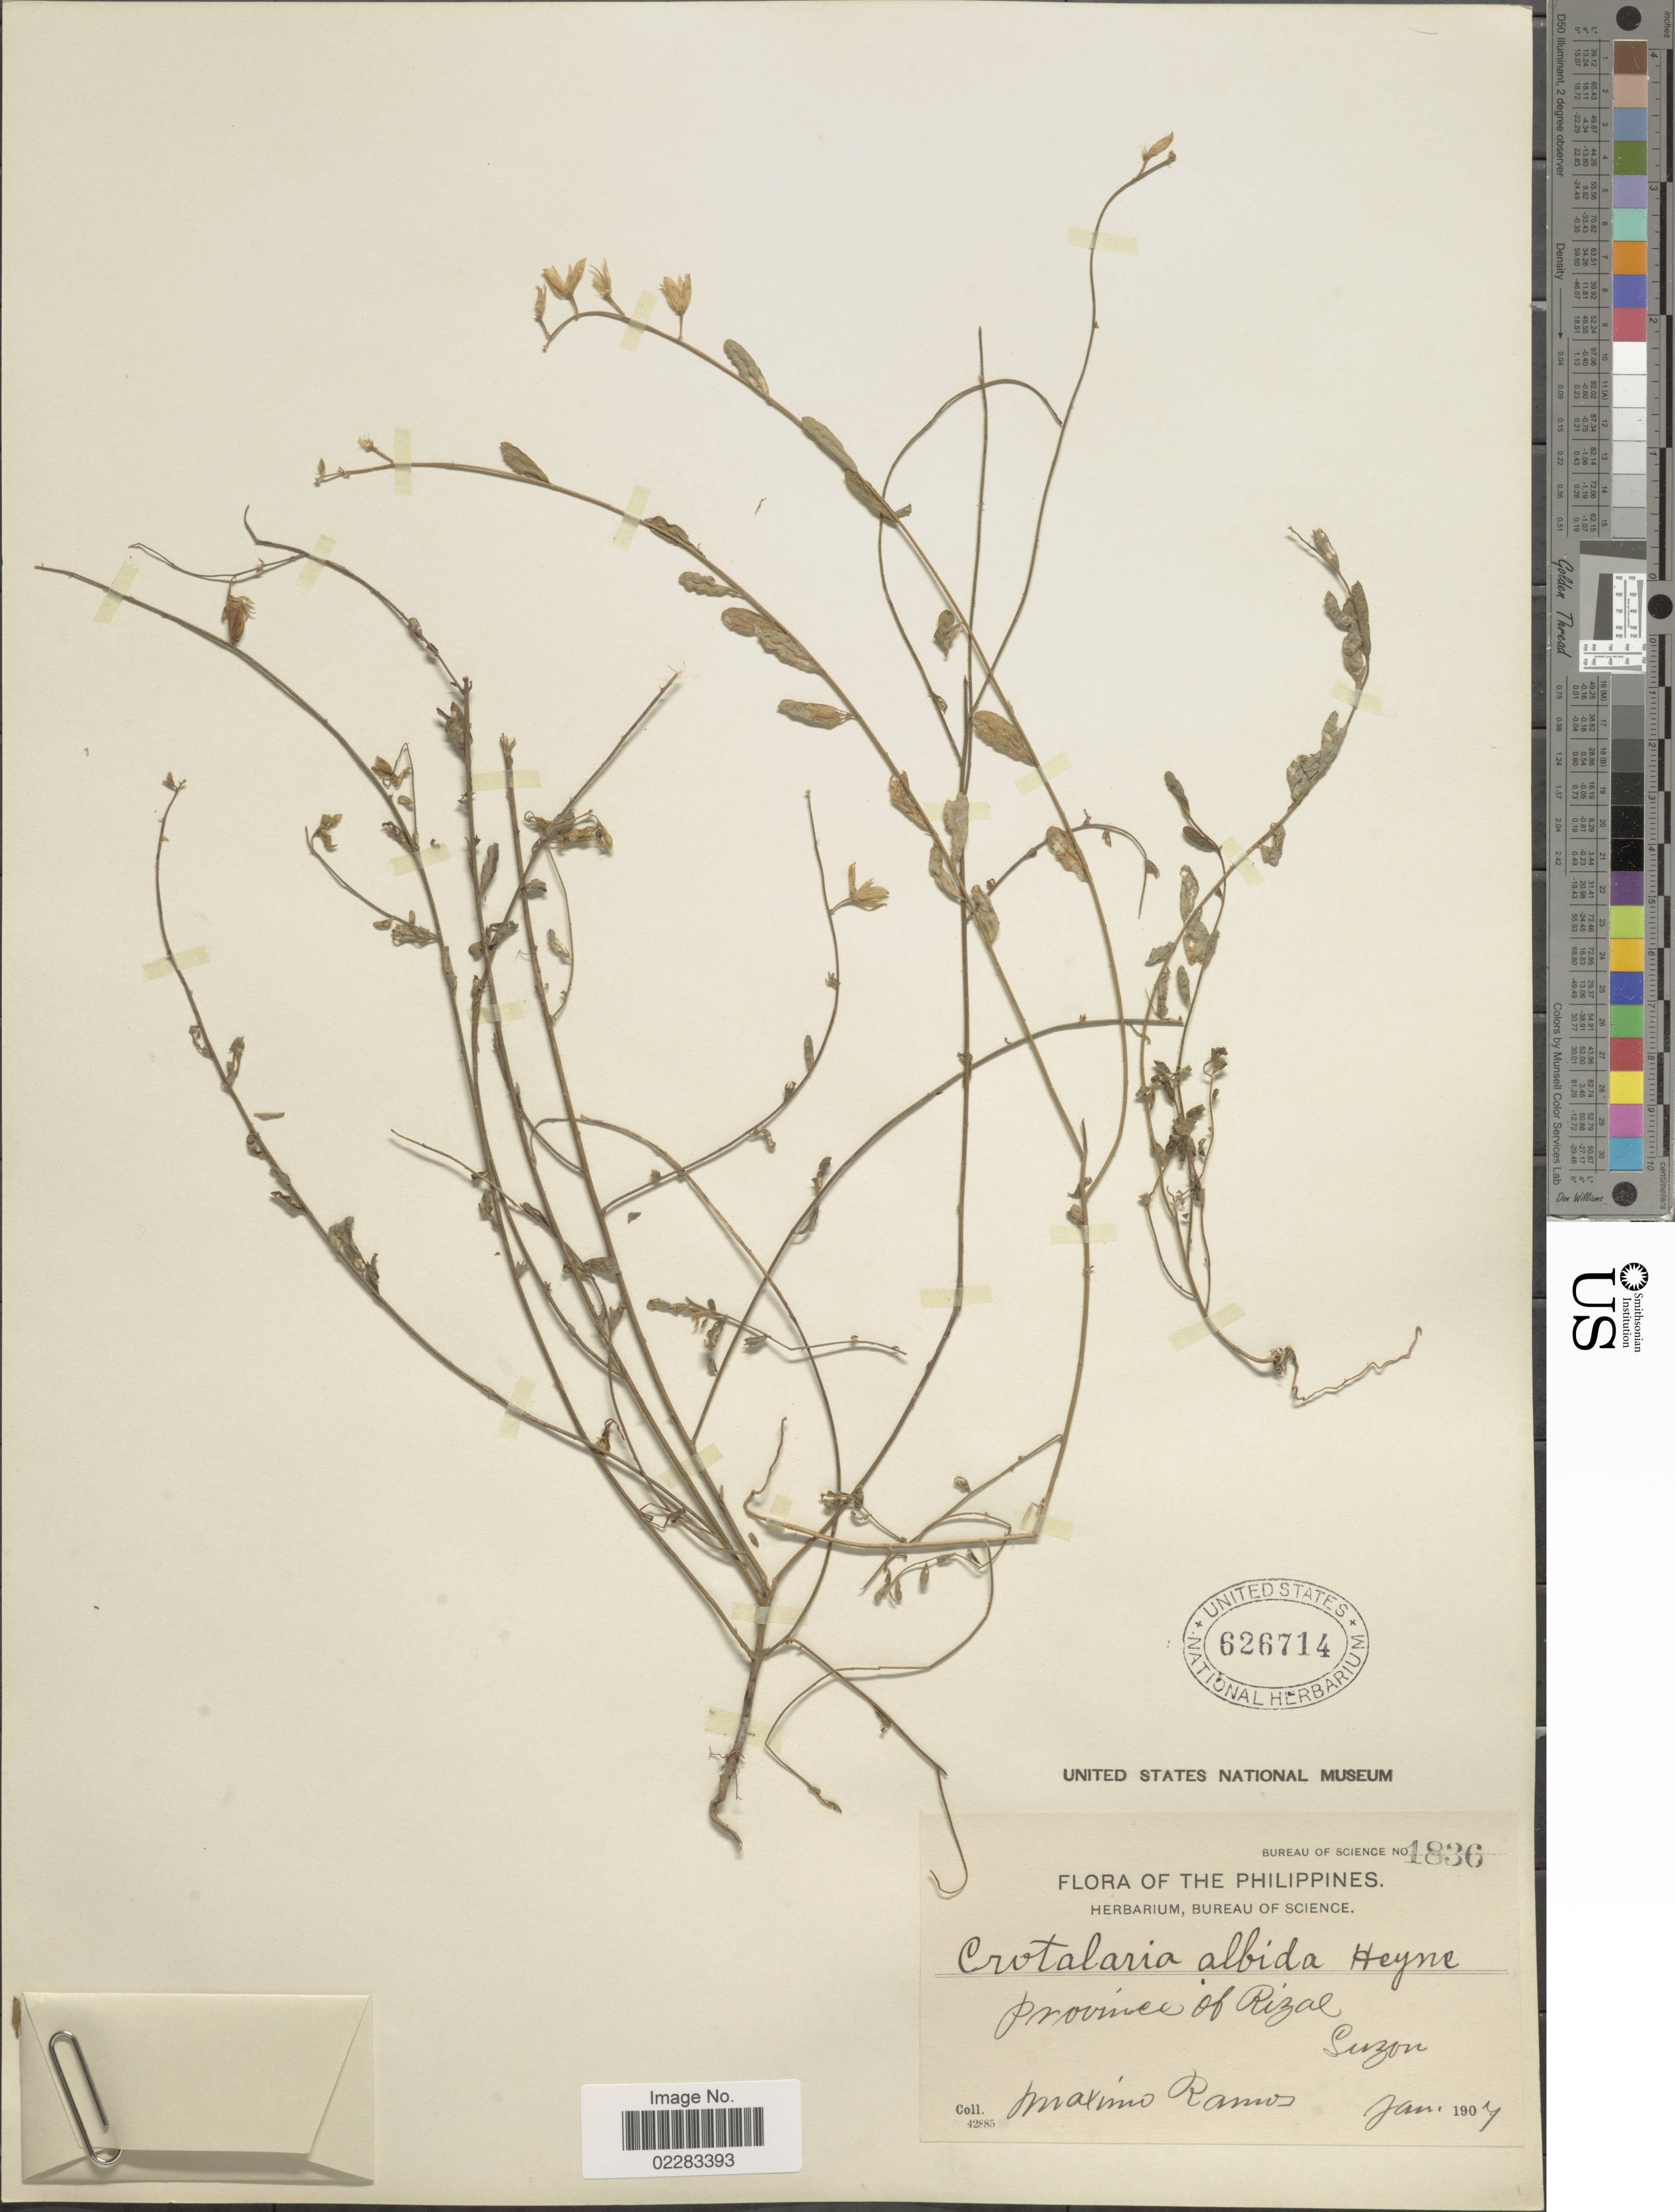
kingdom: Plantae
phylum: Tracheophyta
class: Magnoliopsida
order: Fabales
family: Fabaceae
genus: Crotalaria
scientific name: Crotalaria albida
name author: B. Heyne ex Roth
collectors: M. Ramos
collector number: Bureau of Science 1836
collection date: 1907-01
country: Philippines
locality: Province of Rizal, Luzon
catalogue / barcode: US 626714